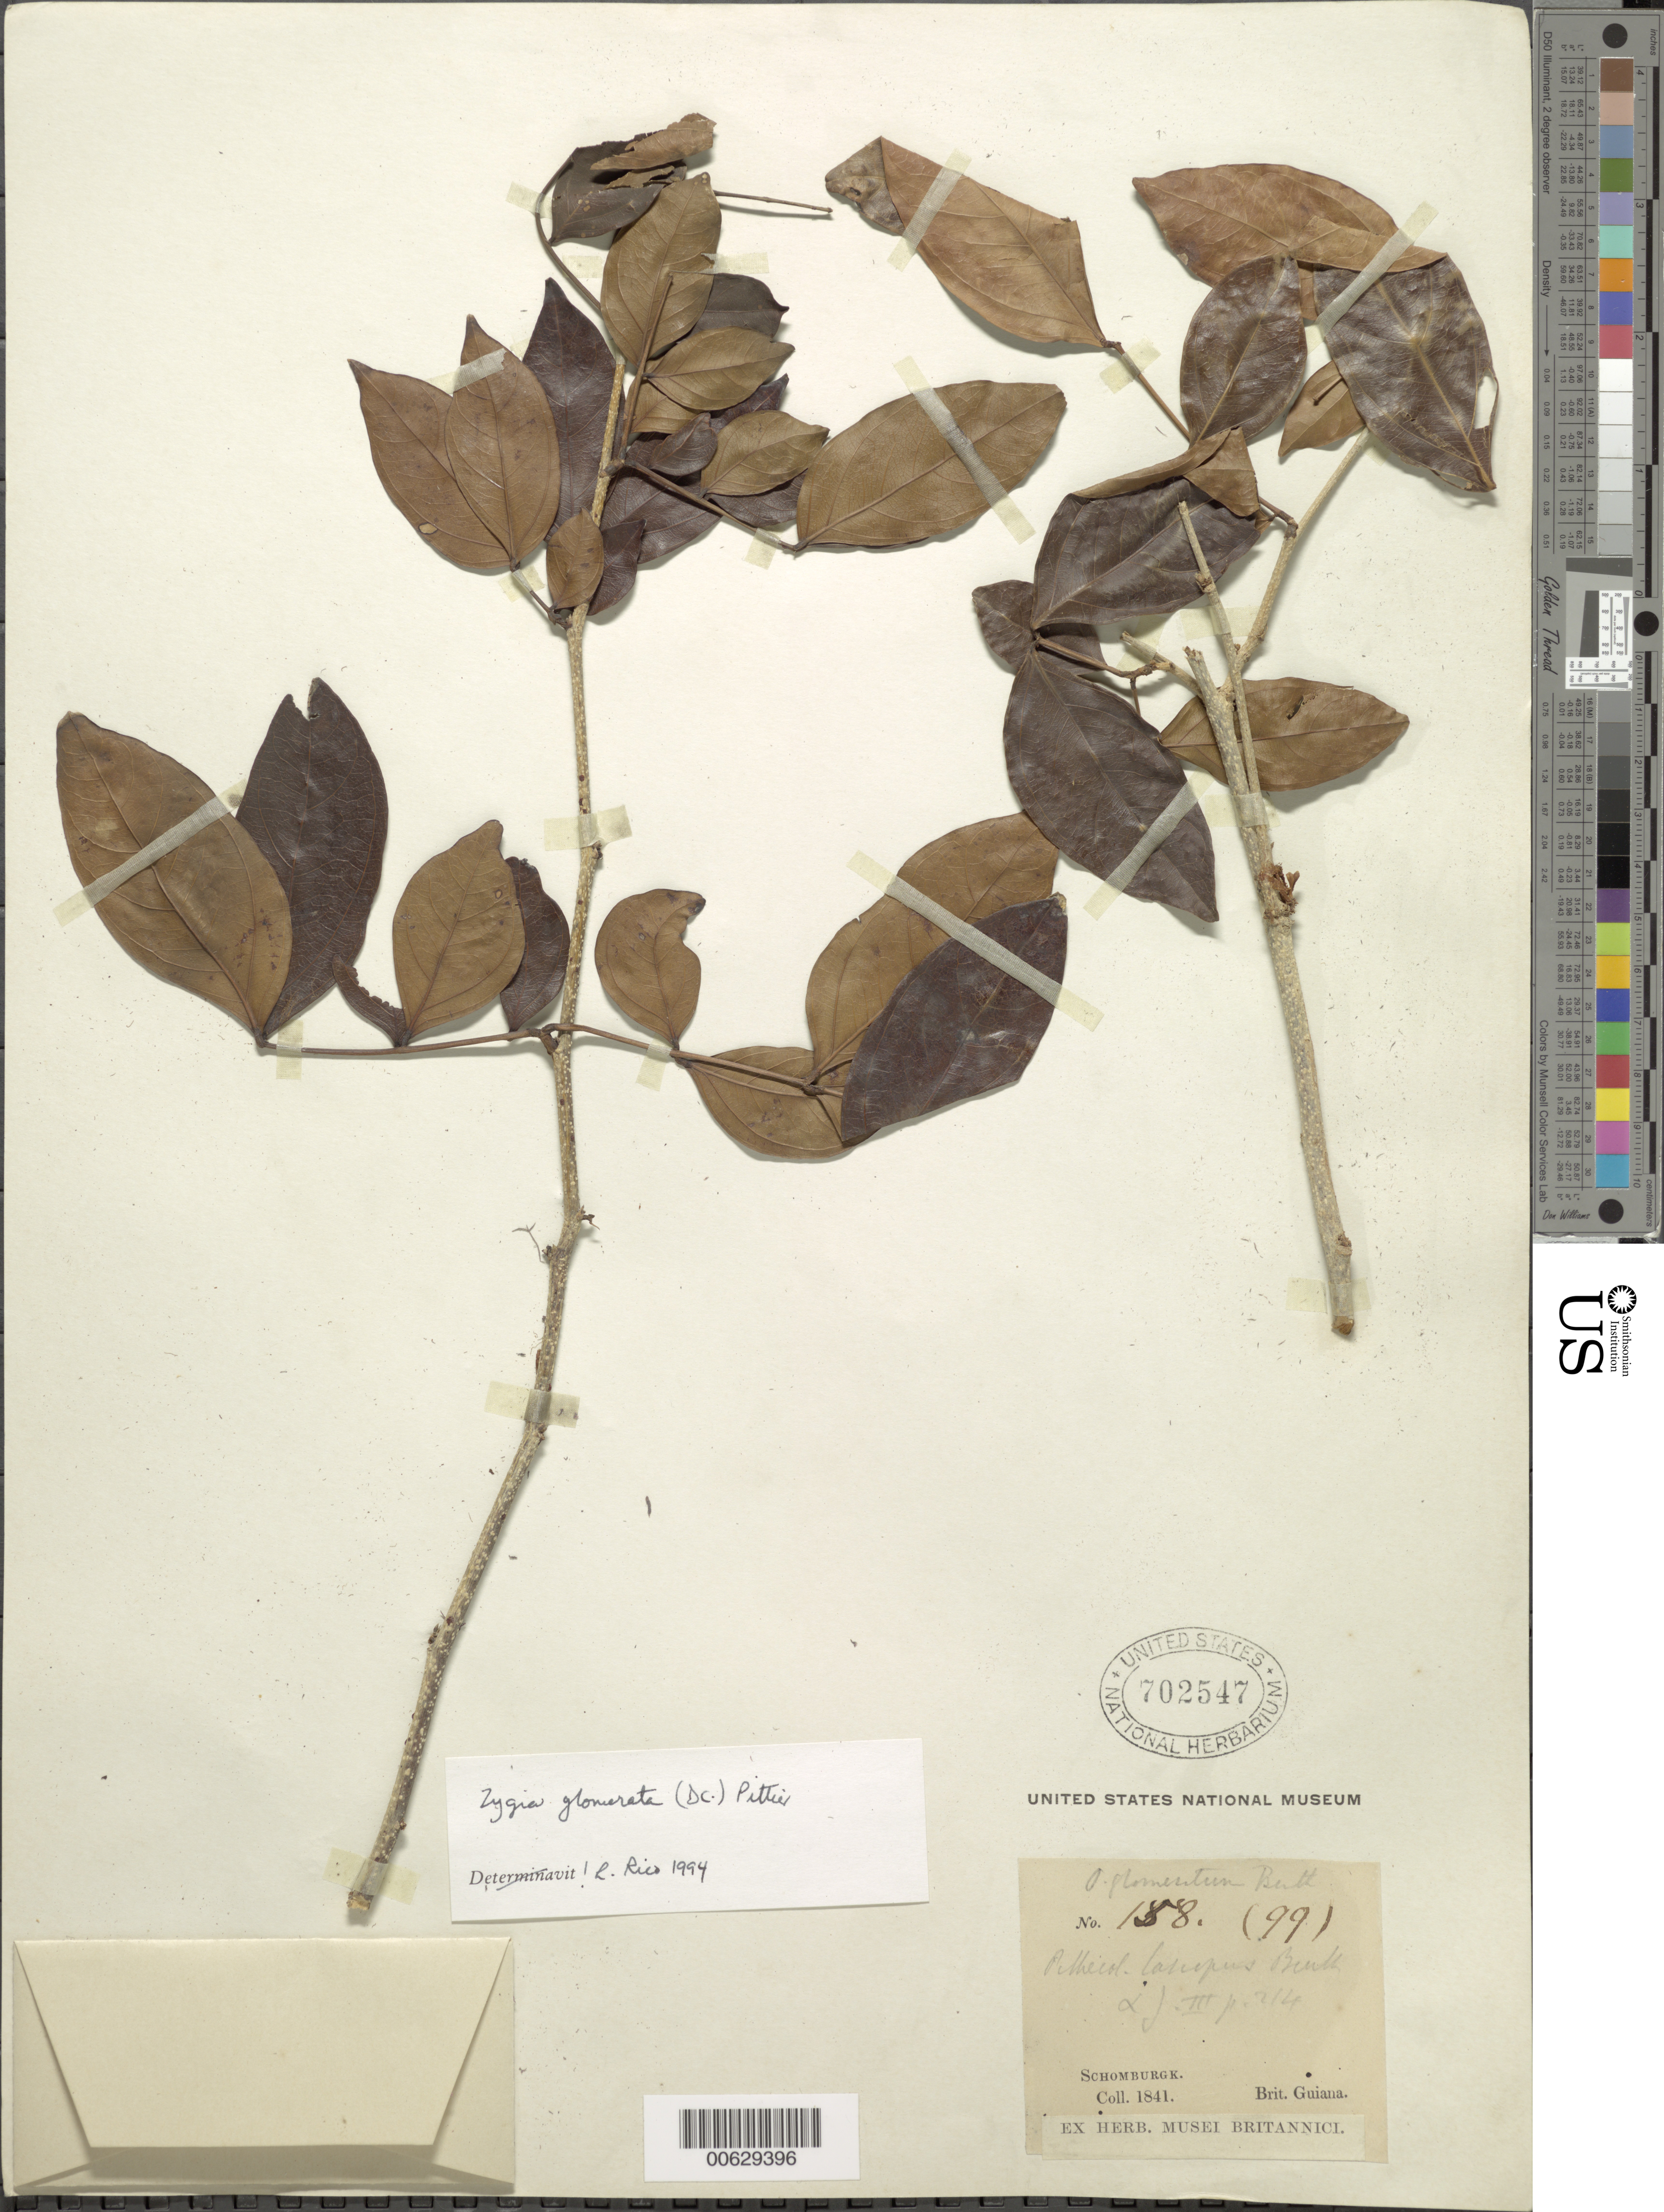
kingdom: Plantae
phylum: Tracheophyta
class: Magnoliopsida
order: Fabales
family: Fabaceae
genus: Zygia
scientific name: Zygia cataractae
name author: (Kunth) L. Rico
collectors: R. H. Schomburgk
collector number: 158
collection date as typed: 1841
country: Guyana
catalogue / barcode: US 702547